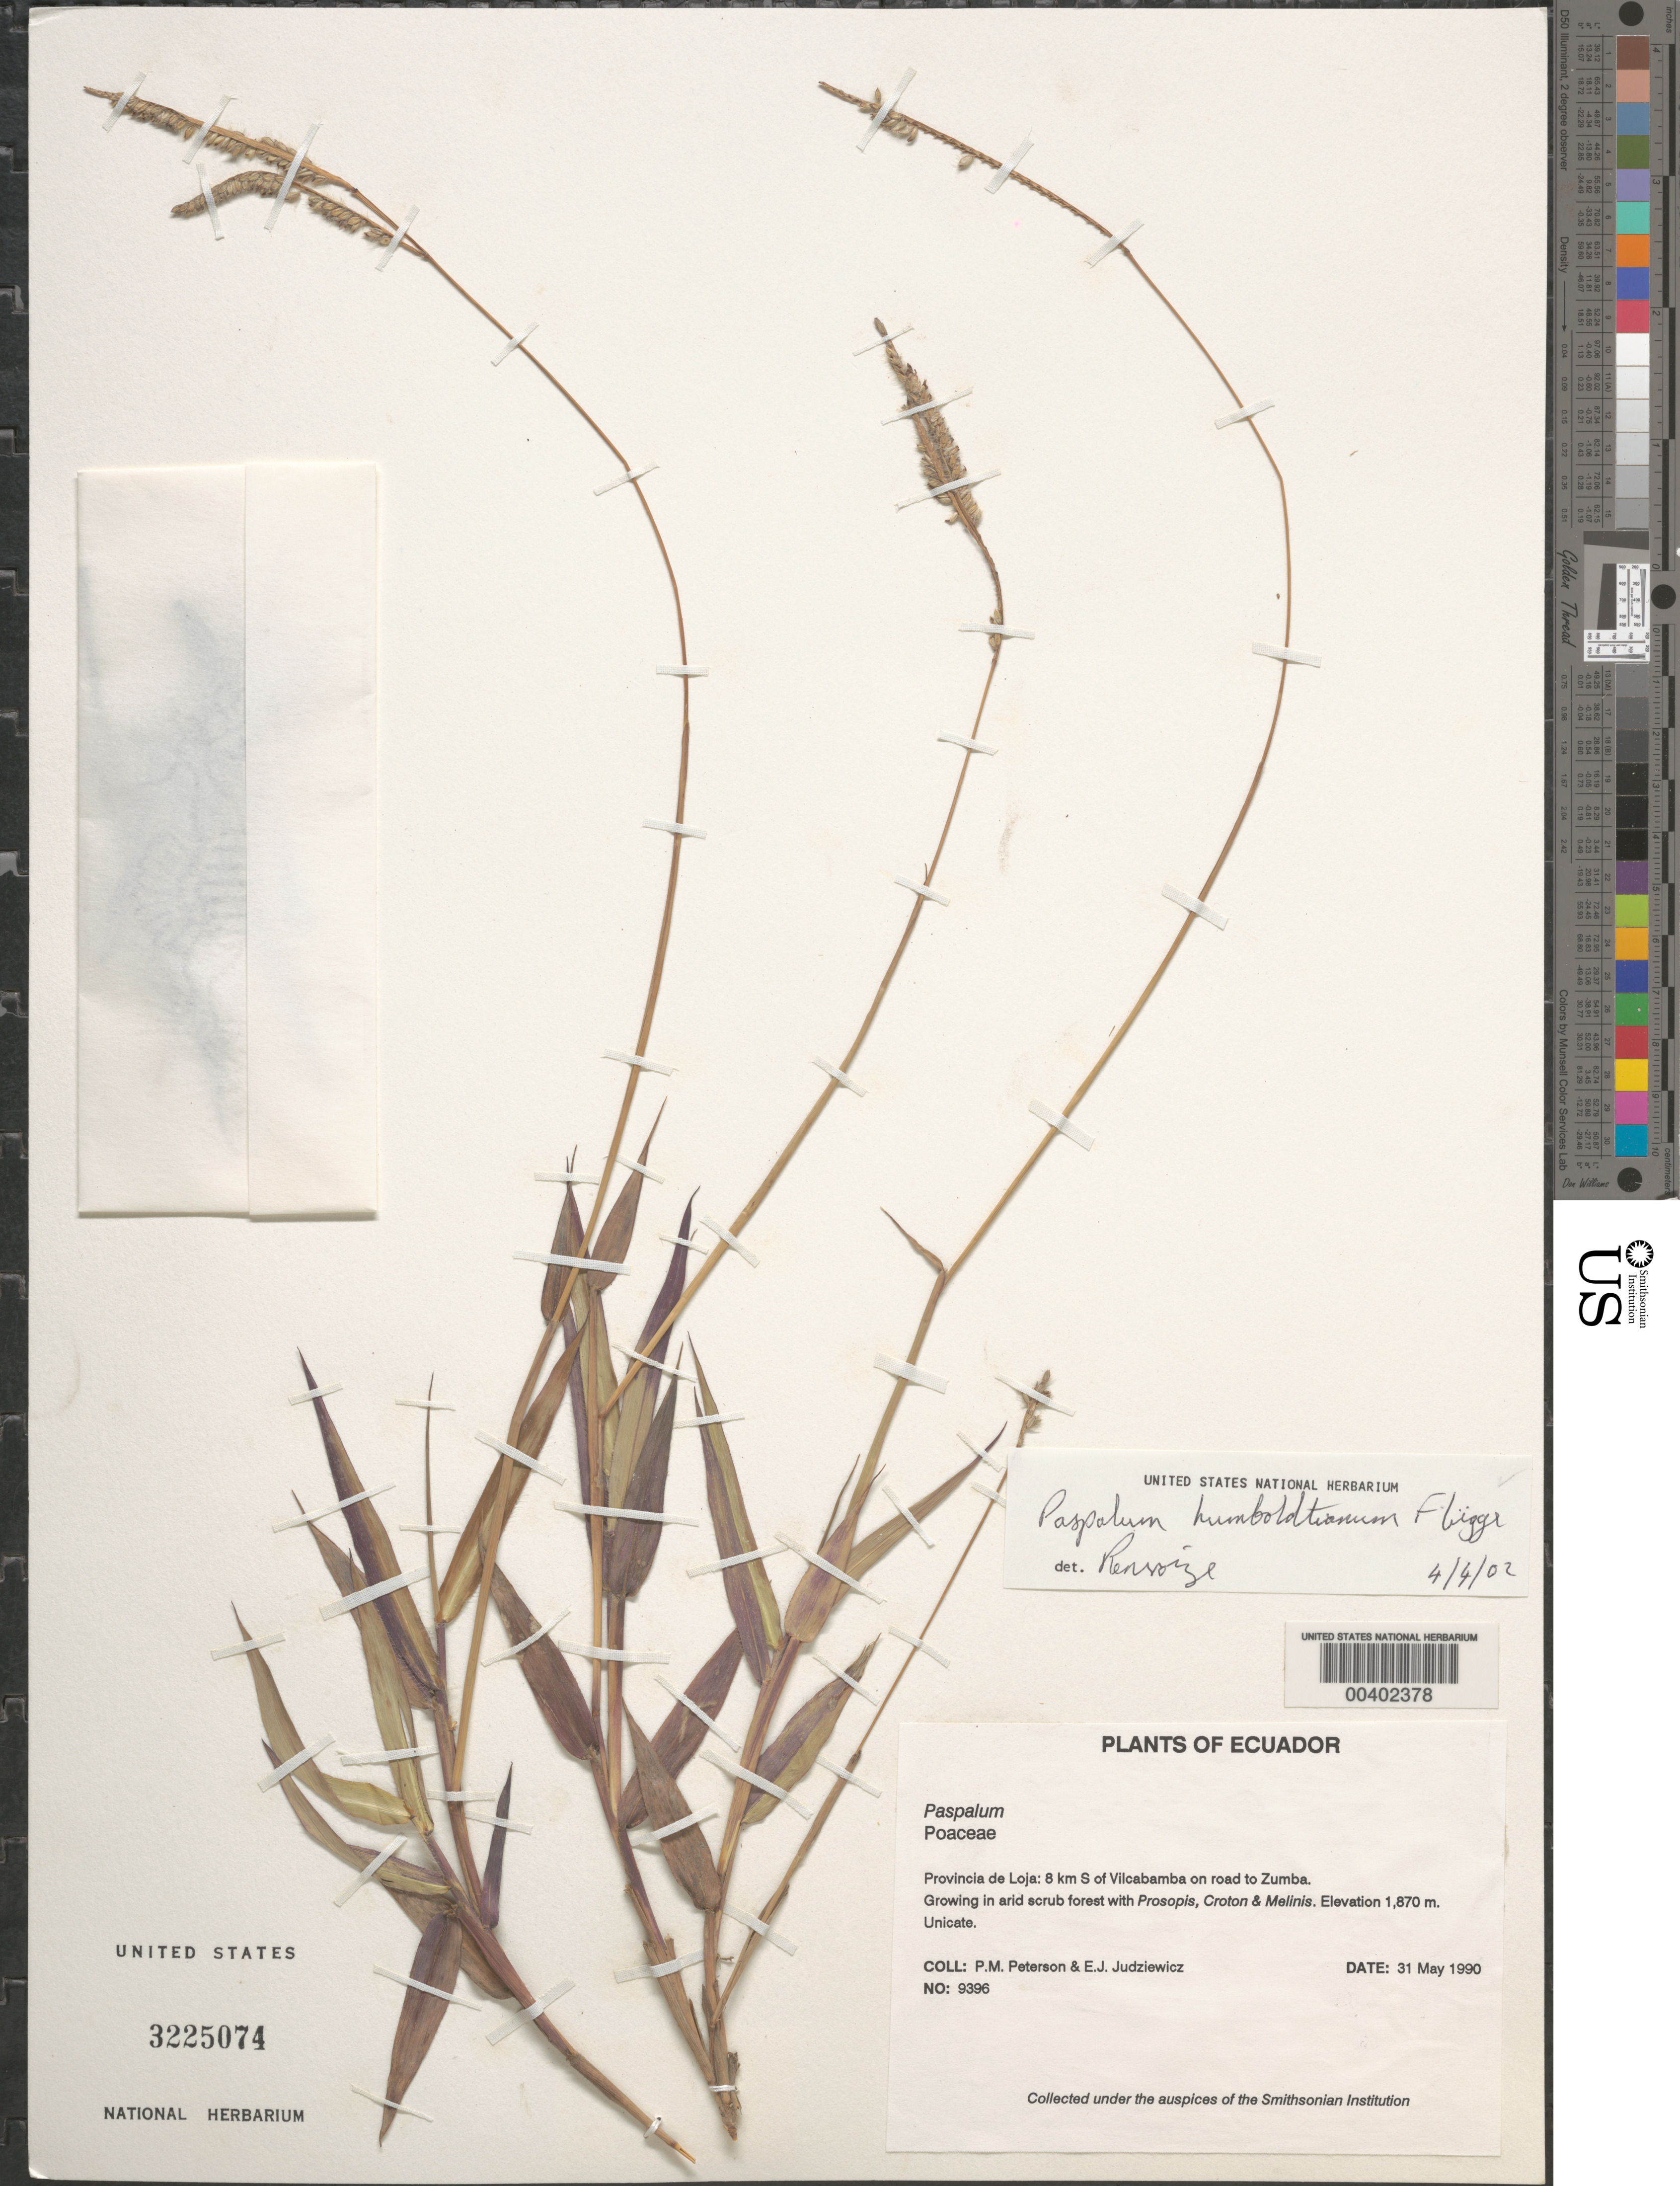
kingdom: Plantae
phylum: Tracheophyta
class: Liliopsida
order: Poales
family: Poaceae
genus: Paspalum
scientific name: Paspalum humboldtianum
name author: Flüggé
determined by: Renvoize, S. A.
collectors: P. M. Peterson & E. J. Judziewicz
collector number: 09396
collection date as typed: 31 May 1990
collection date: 1990-05-31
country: Ecuador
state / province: Loja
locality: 8 km S of Vilcabamba on road to Zumba.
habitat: Growing in arid scrub forest with Prosopis, Croton & Melinis.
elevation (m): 1870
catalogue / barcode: US 3225074